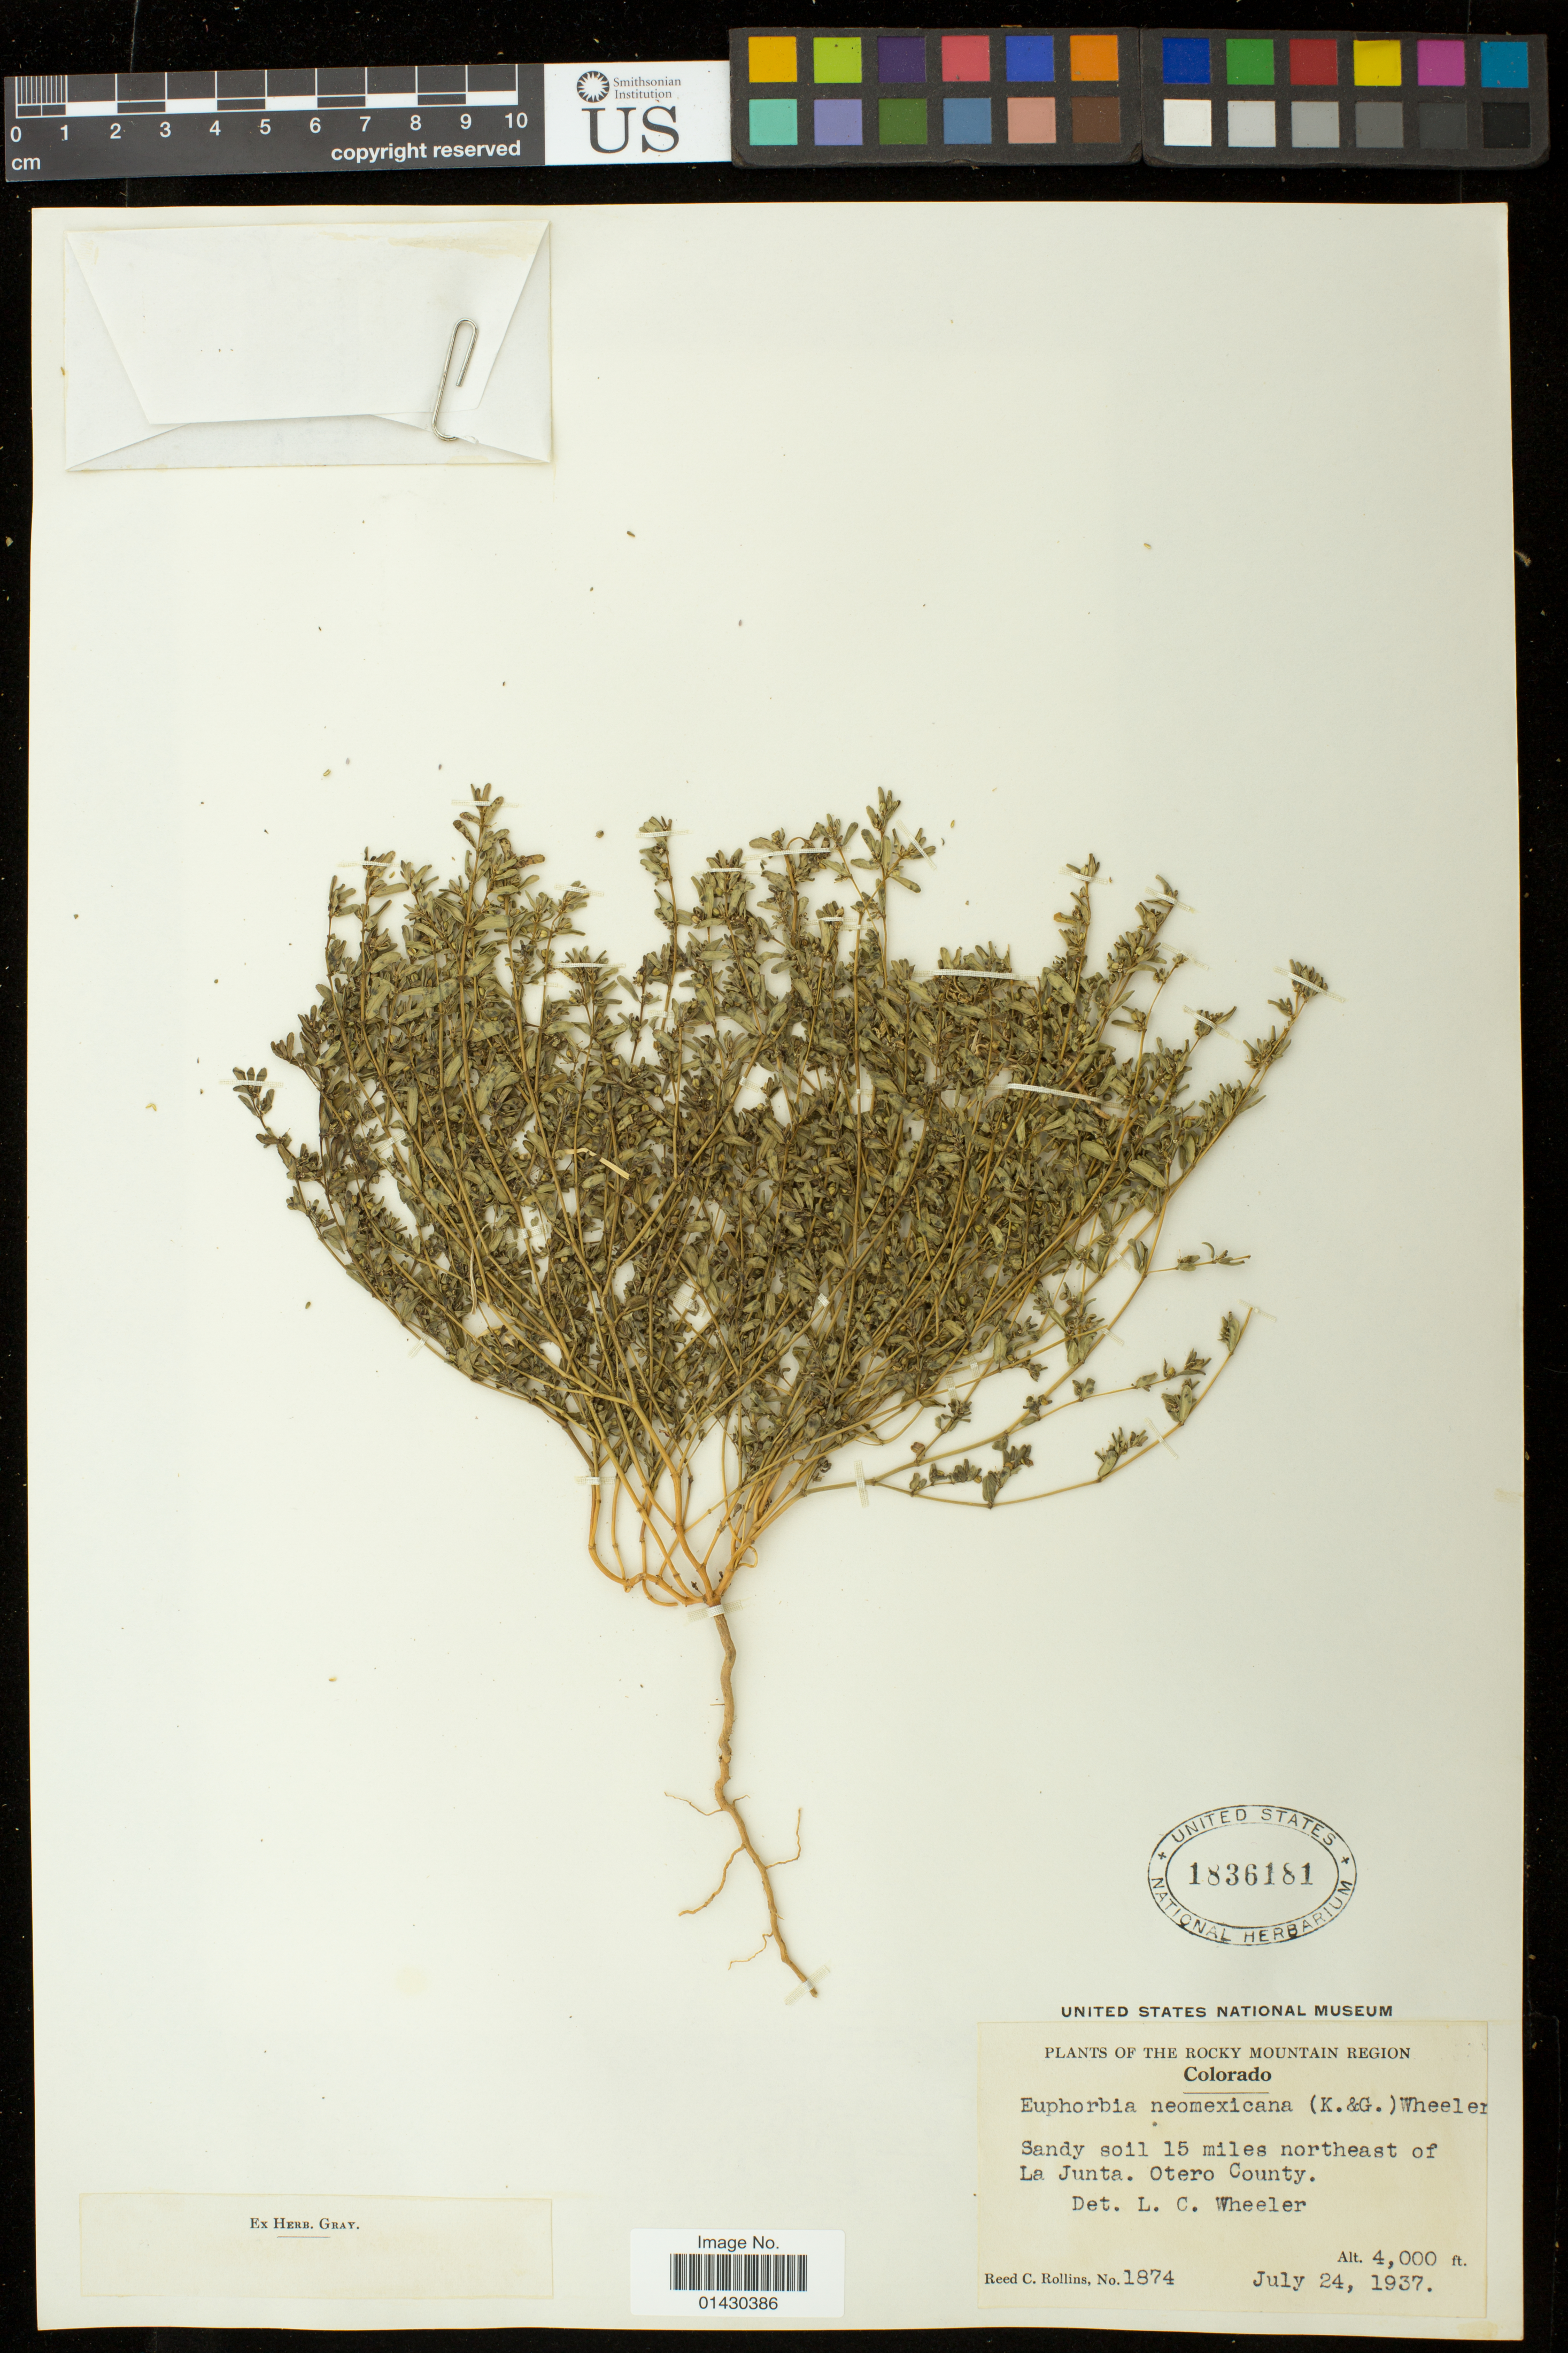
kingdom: Plantae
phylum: Tracheophyta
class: Magnoliopsida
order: Malpighiales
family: Euphorbiaceae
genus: Euphorbia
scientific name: Euphorbia serpillifolia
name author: Pers.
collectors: R. C. Rollins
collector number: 1874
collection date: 1937-07-24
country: United States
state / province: Colorado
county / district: Otero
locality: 15 miles northeast of La Junta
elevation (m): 1219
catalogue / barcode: US 1836181